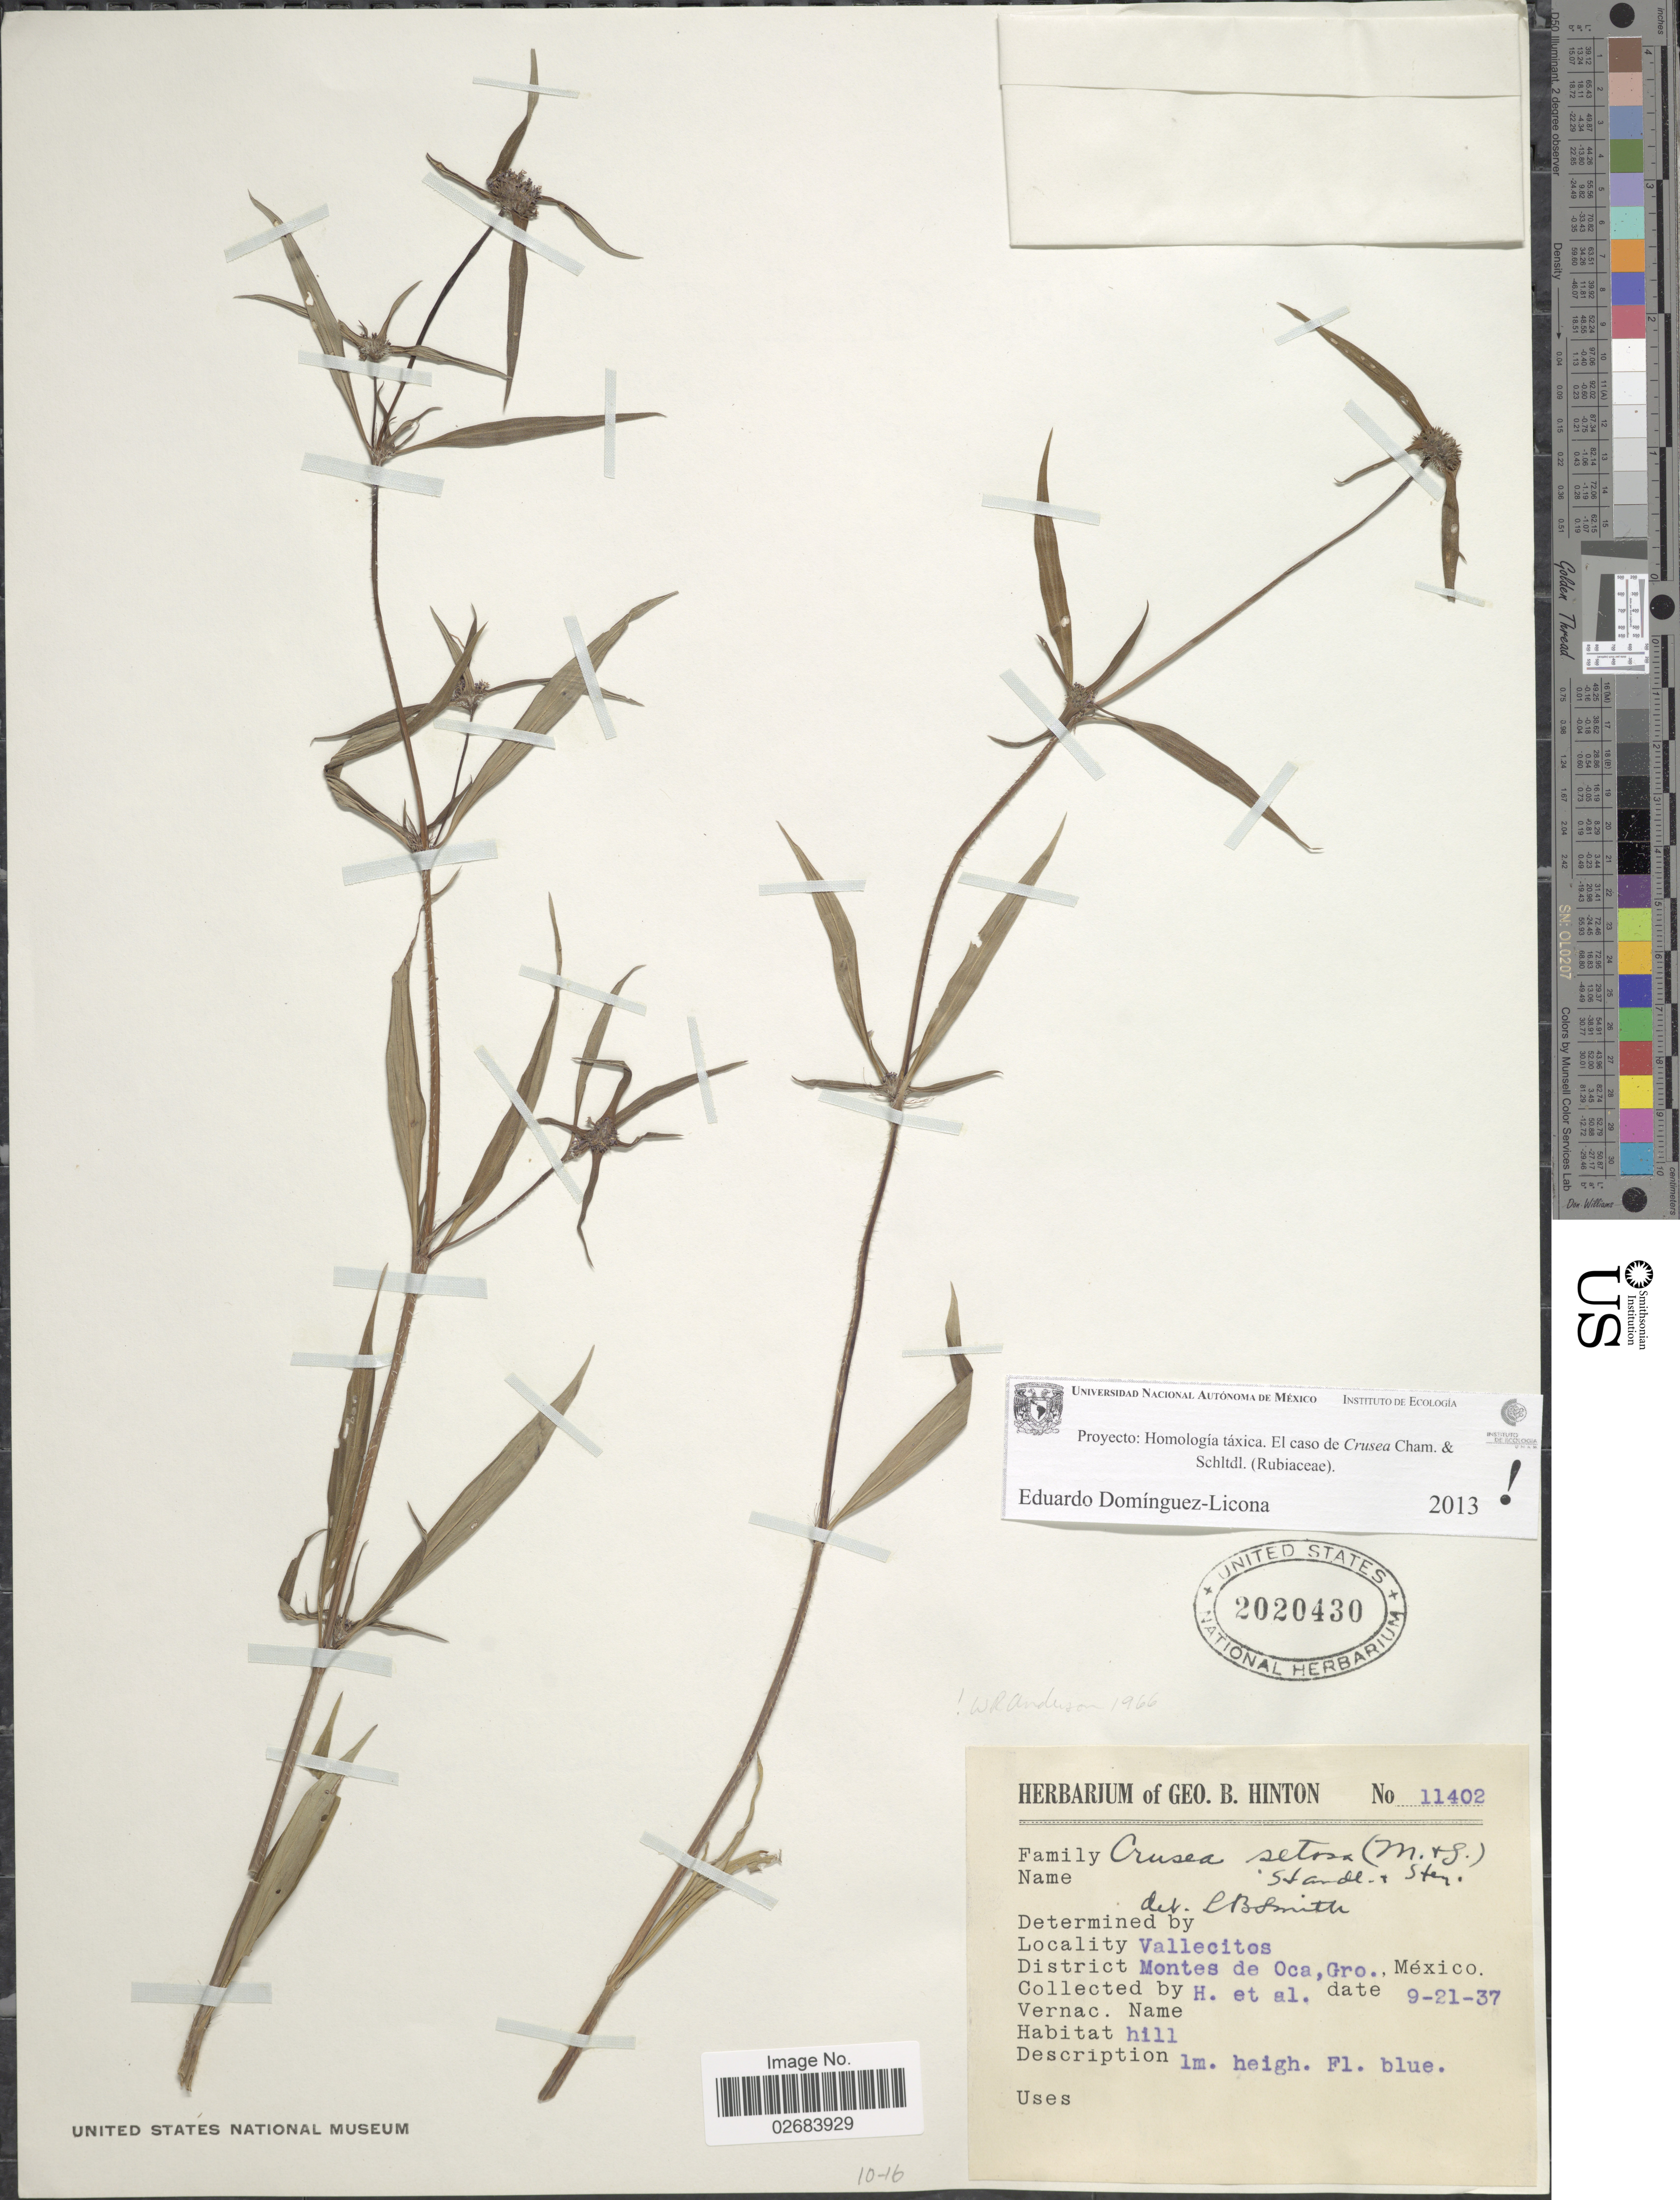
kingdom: Plantae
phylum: Tracheophyta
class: Magnoliopsida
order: Gentianales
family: Rubiaceae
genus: Crusea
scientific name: Crusea setosa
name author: (M. Martens & Galeotti) Standl. & Steyerm.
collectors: G. B. Hinton & et al.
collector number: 11402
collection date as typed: Transcribed d/m/y: 21/9/37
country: Mexico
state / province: Guerrero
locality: Vallecitos, District Montes de Oca, hill.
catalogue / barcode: US 2020430